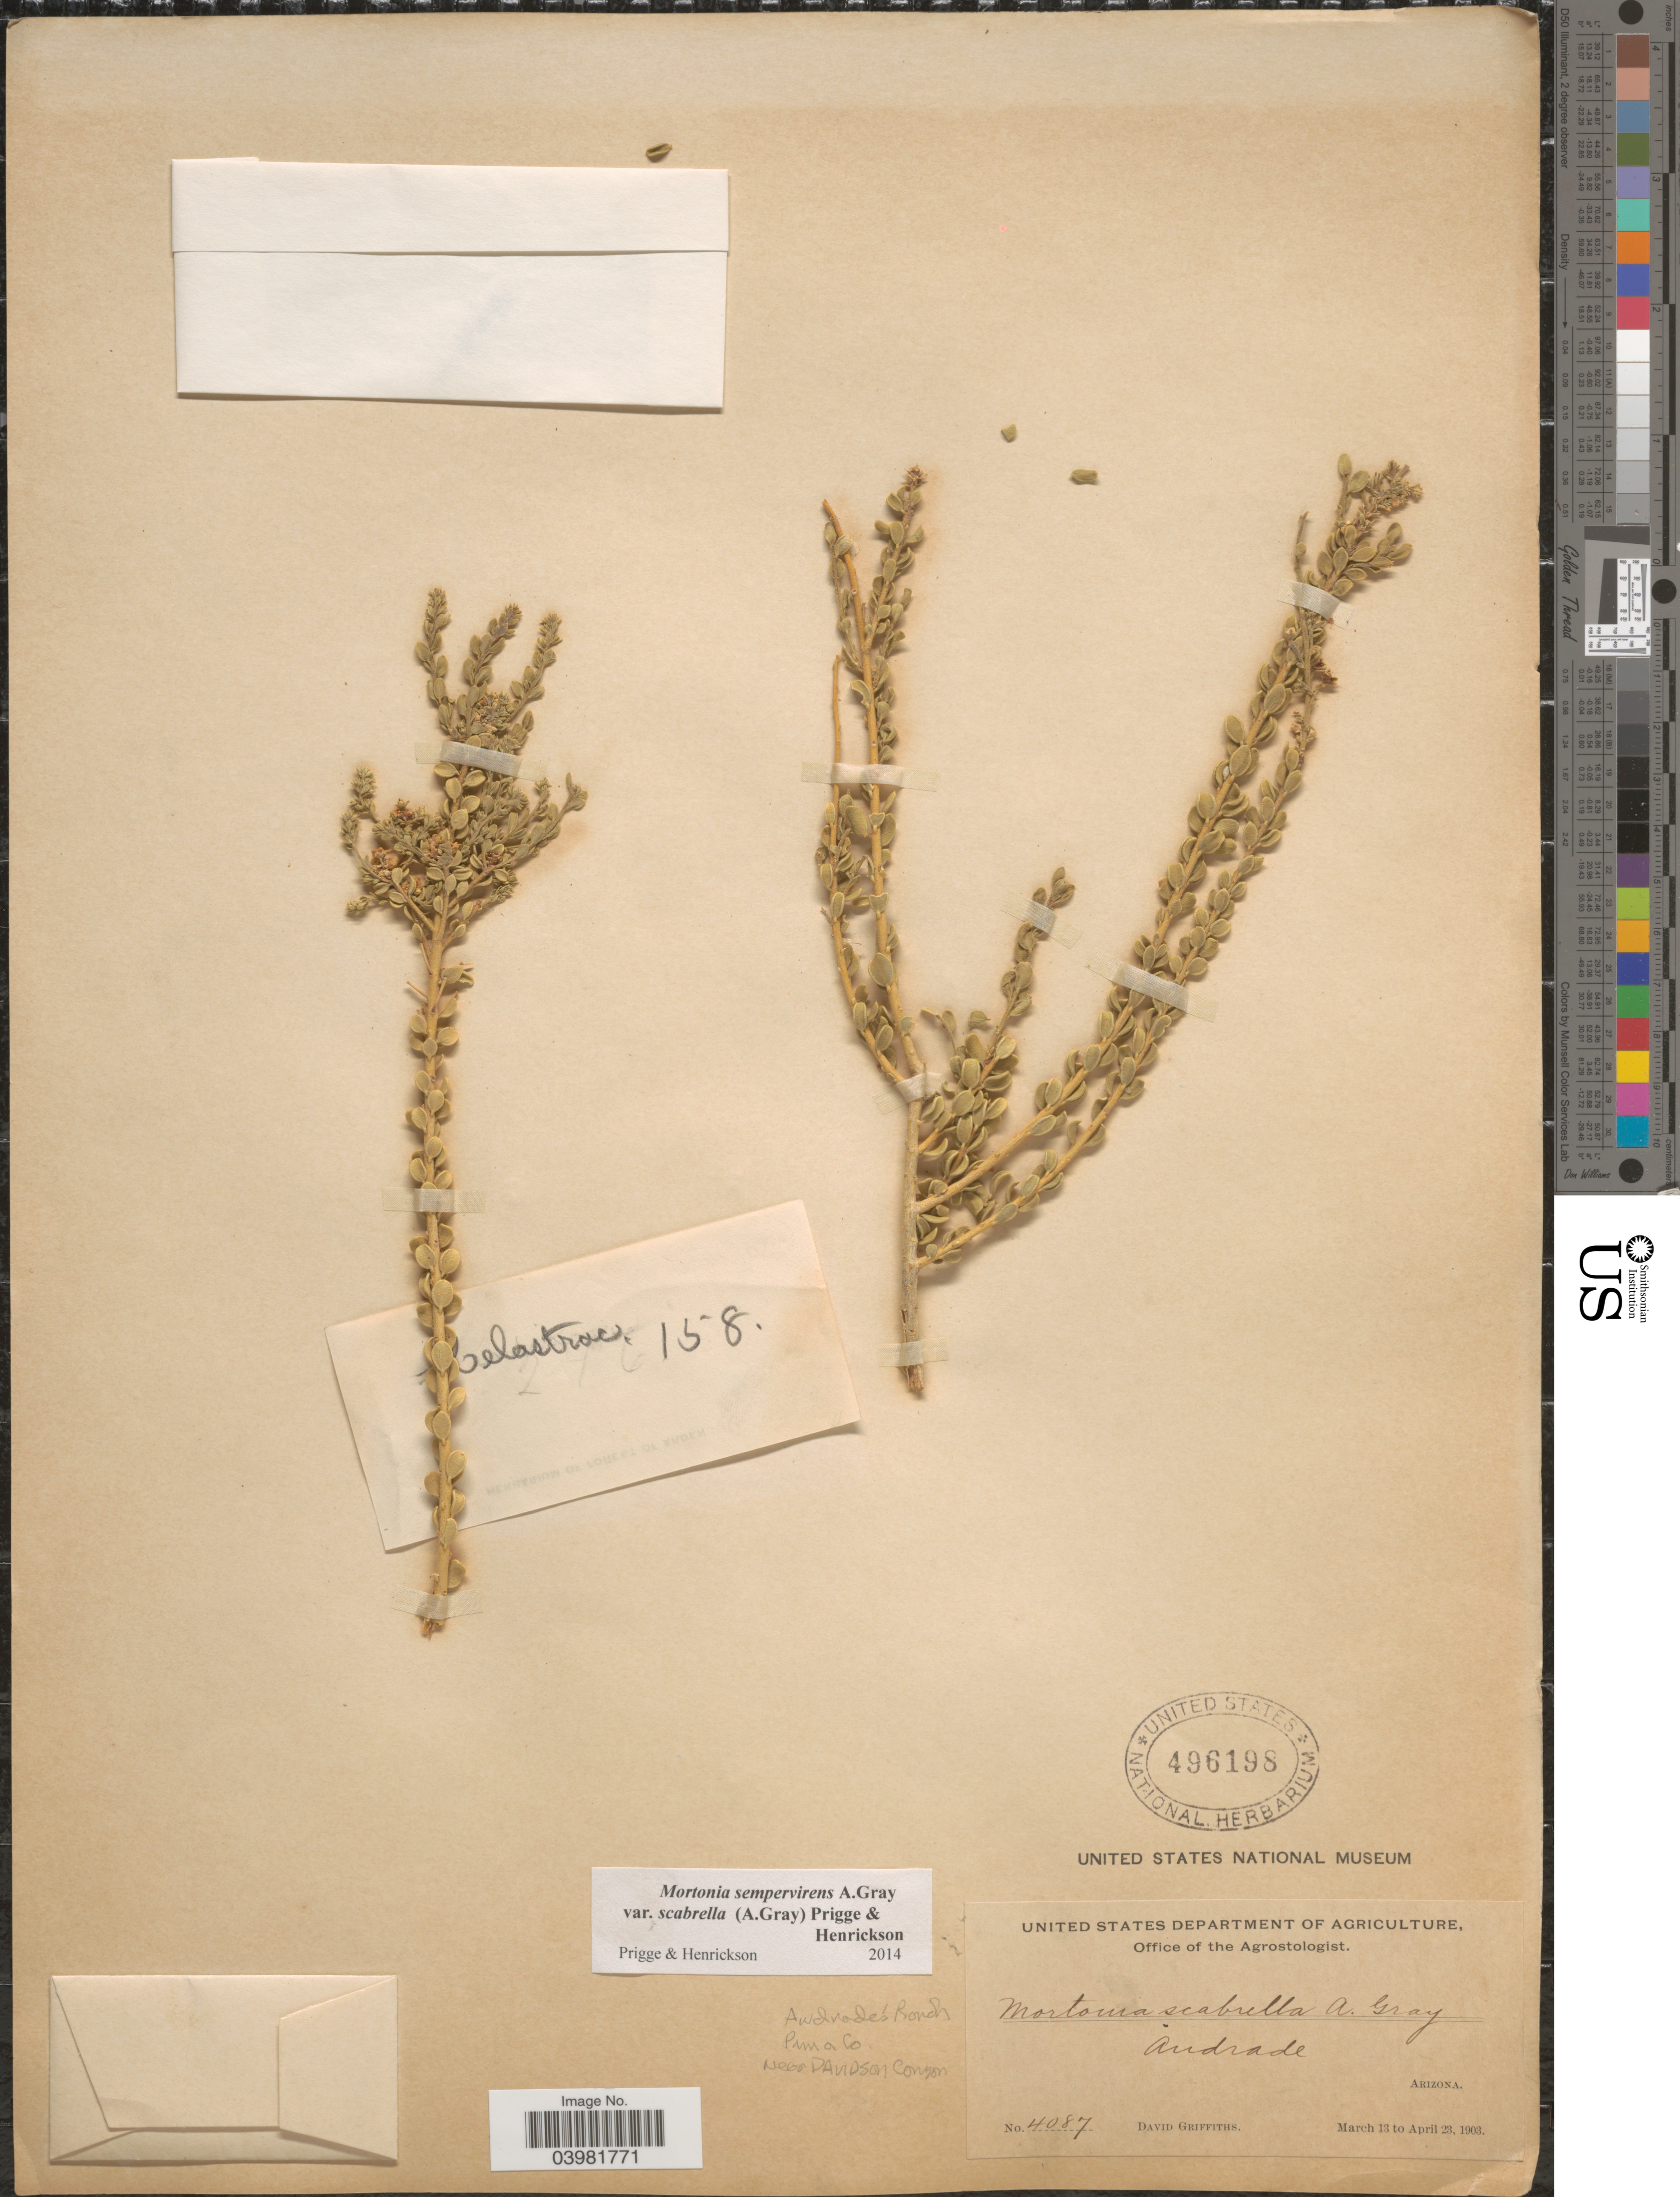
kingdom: Plantae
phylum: Tracheophyta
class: Magnoliopsida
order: Celastrales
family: Celastraceae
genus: Mortonia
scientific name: Mortonia scabrella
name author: A. Gray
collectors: D. Griffiths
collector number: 4087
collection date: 1903-03-13/1903-04-23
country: United States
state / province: Arizona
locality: Andrade. Andrade's Ranch, Pima Co. Near Davidson Canyon.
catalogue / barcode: US 496198